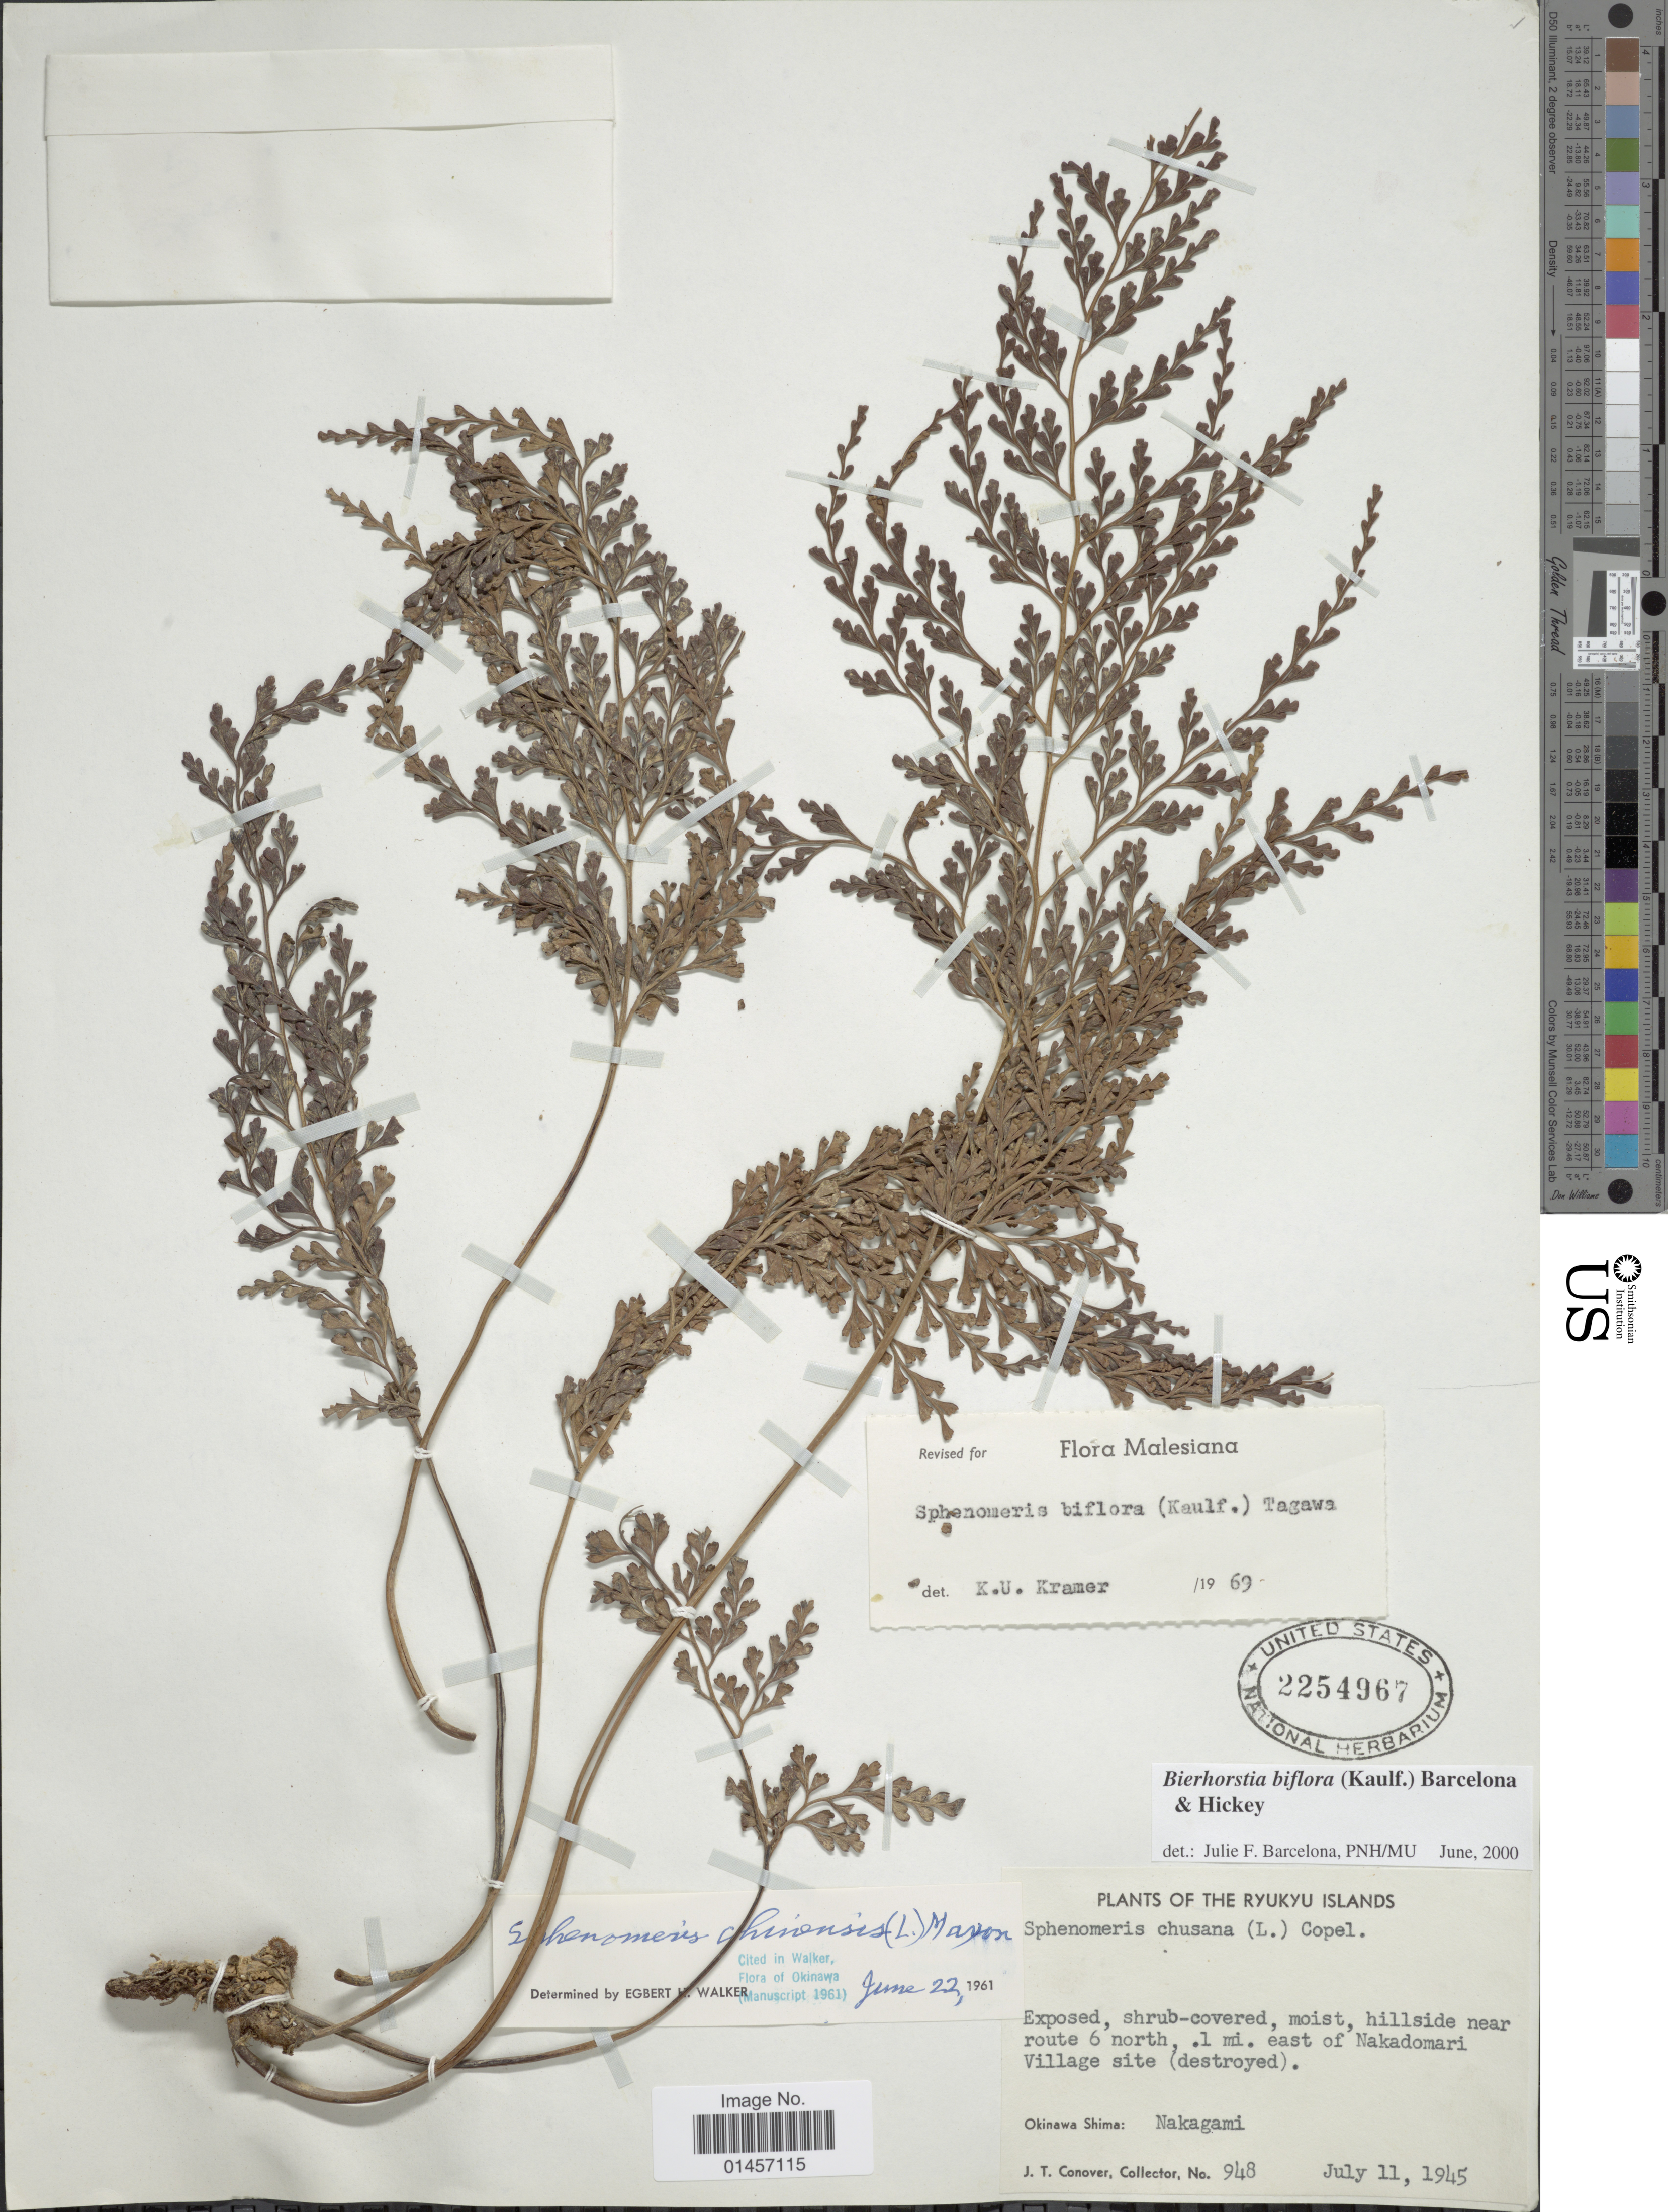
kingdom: Plantae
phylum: Tracheophyta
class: Polypodiopsida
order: Polypodiales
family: Lindsaeaceae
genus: Sphenomeris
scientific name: Sphenomeris biflora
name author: (Kaulf.) Mett.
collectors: J. T. Conover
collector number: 948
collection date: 1949-07-11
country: Japan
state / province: Okinawa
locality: Ryukyu Islands, Okinawa Shima, Nakagami, Exposed, shrub-covered, moist hillside near route 6 north, 1 mi. east of Nakadomari Village site.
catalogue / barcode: US 2254967